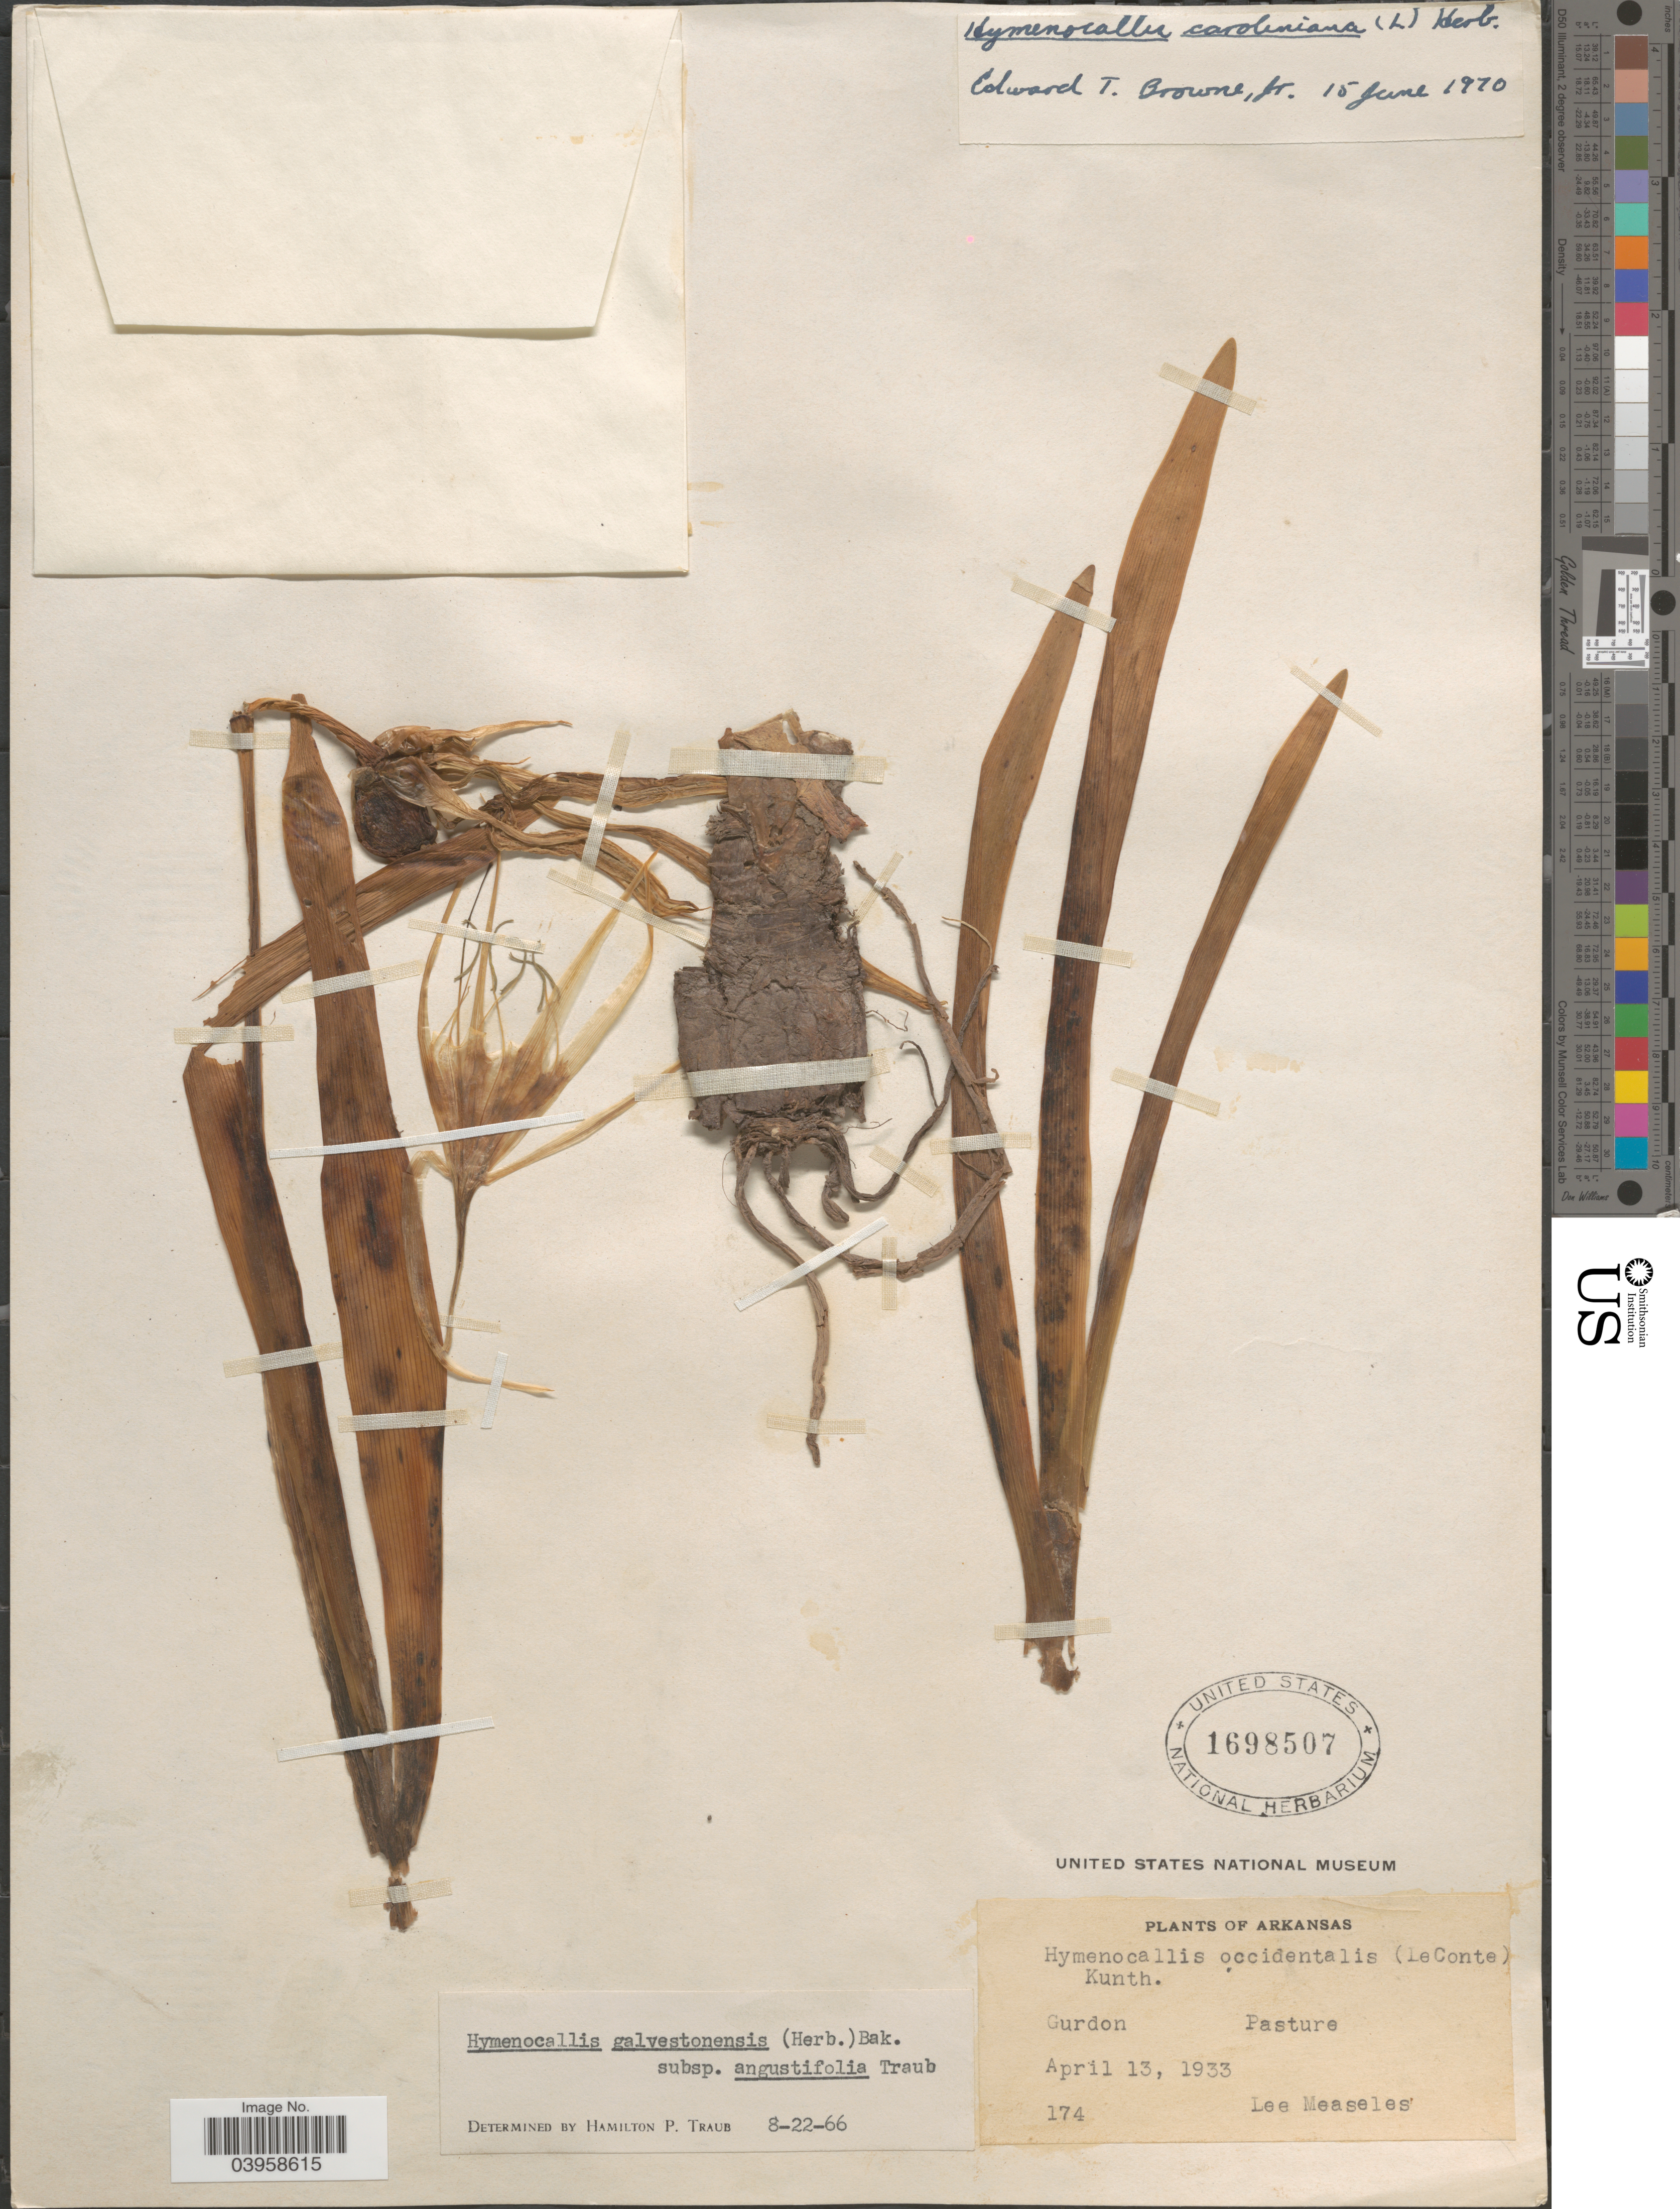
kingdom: Plantae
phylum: Tracheophyta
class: Liliopsida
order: Asparagales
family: Amaryllidaceae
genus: Hymenocallis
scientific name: Hymenocallis caroliniana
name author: (L.) Herb.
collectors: L. Measeles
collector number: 174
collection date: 1933-04-13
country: United States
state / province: Arkansas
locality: Gurdon. Pasture.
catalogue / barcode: US 1698507